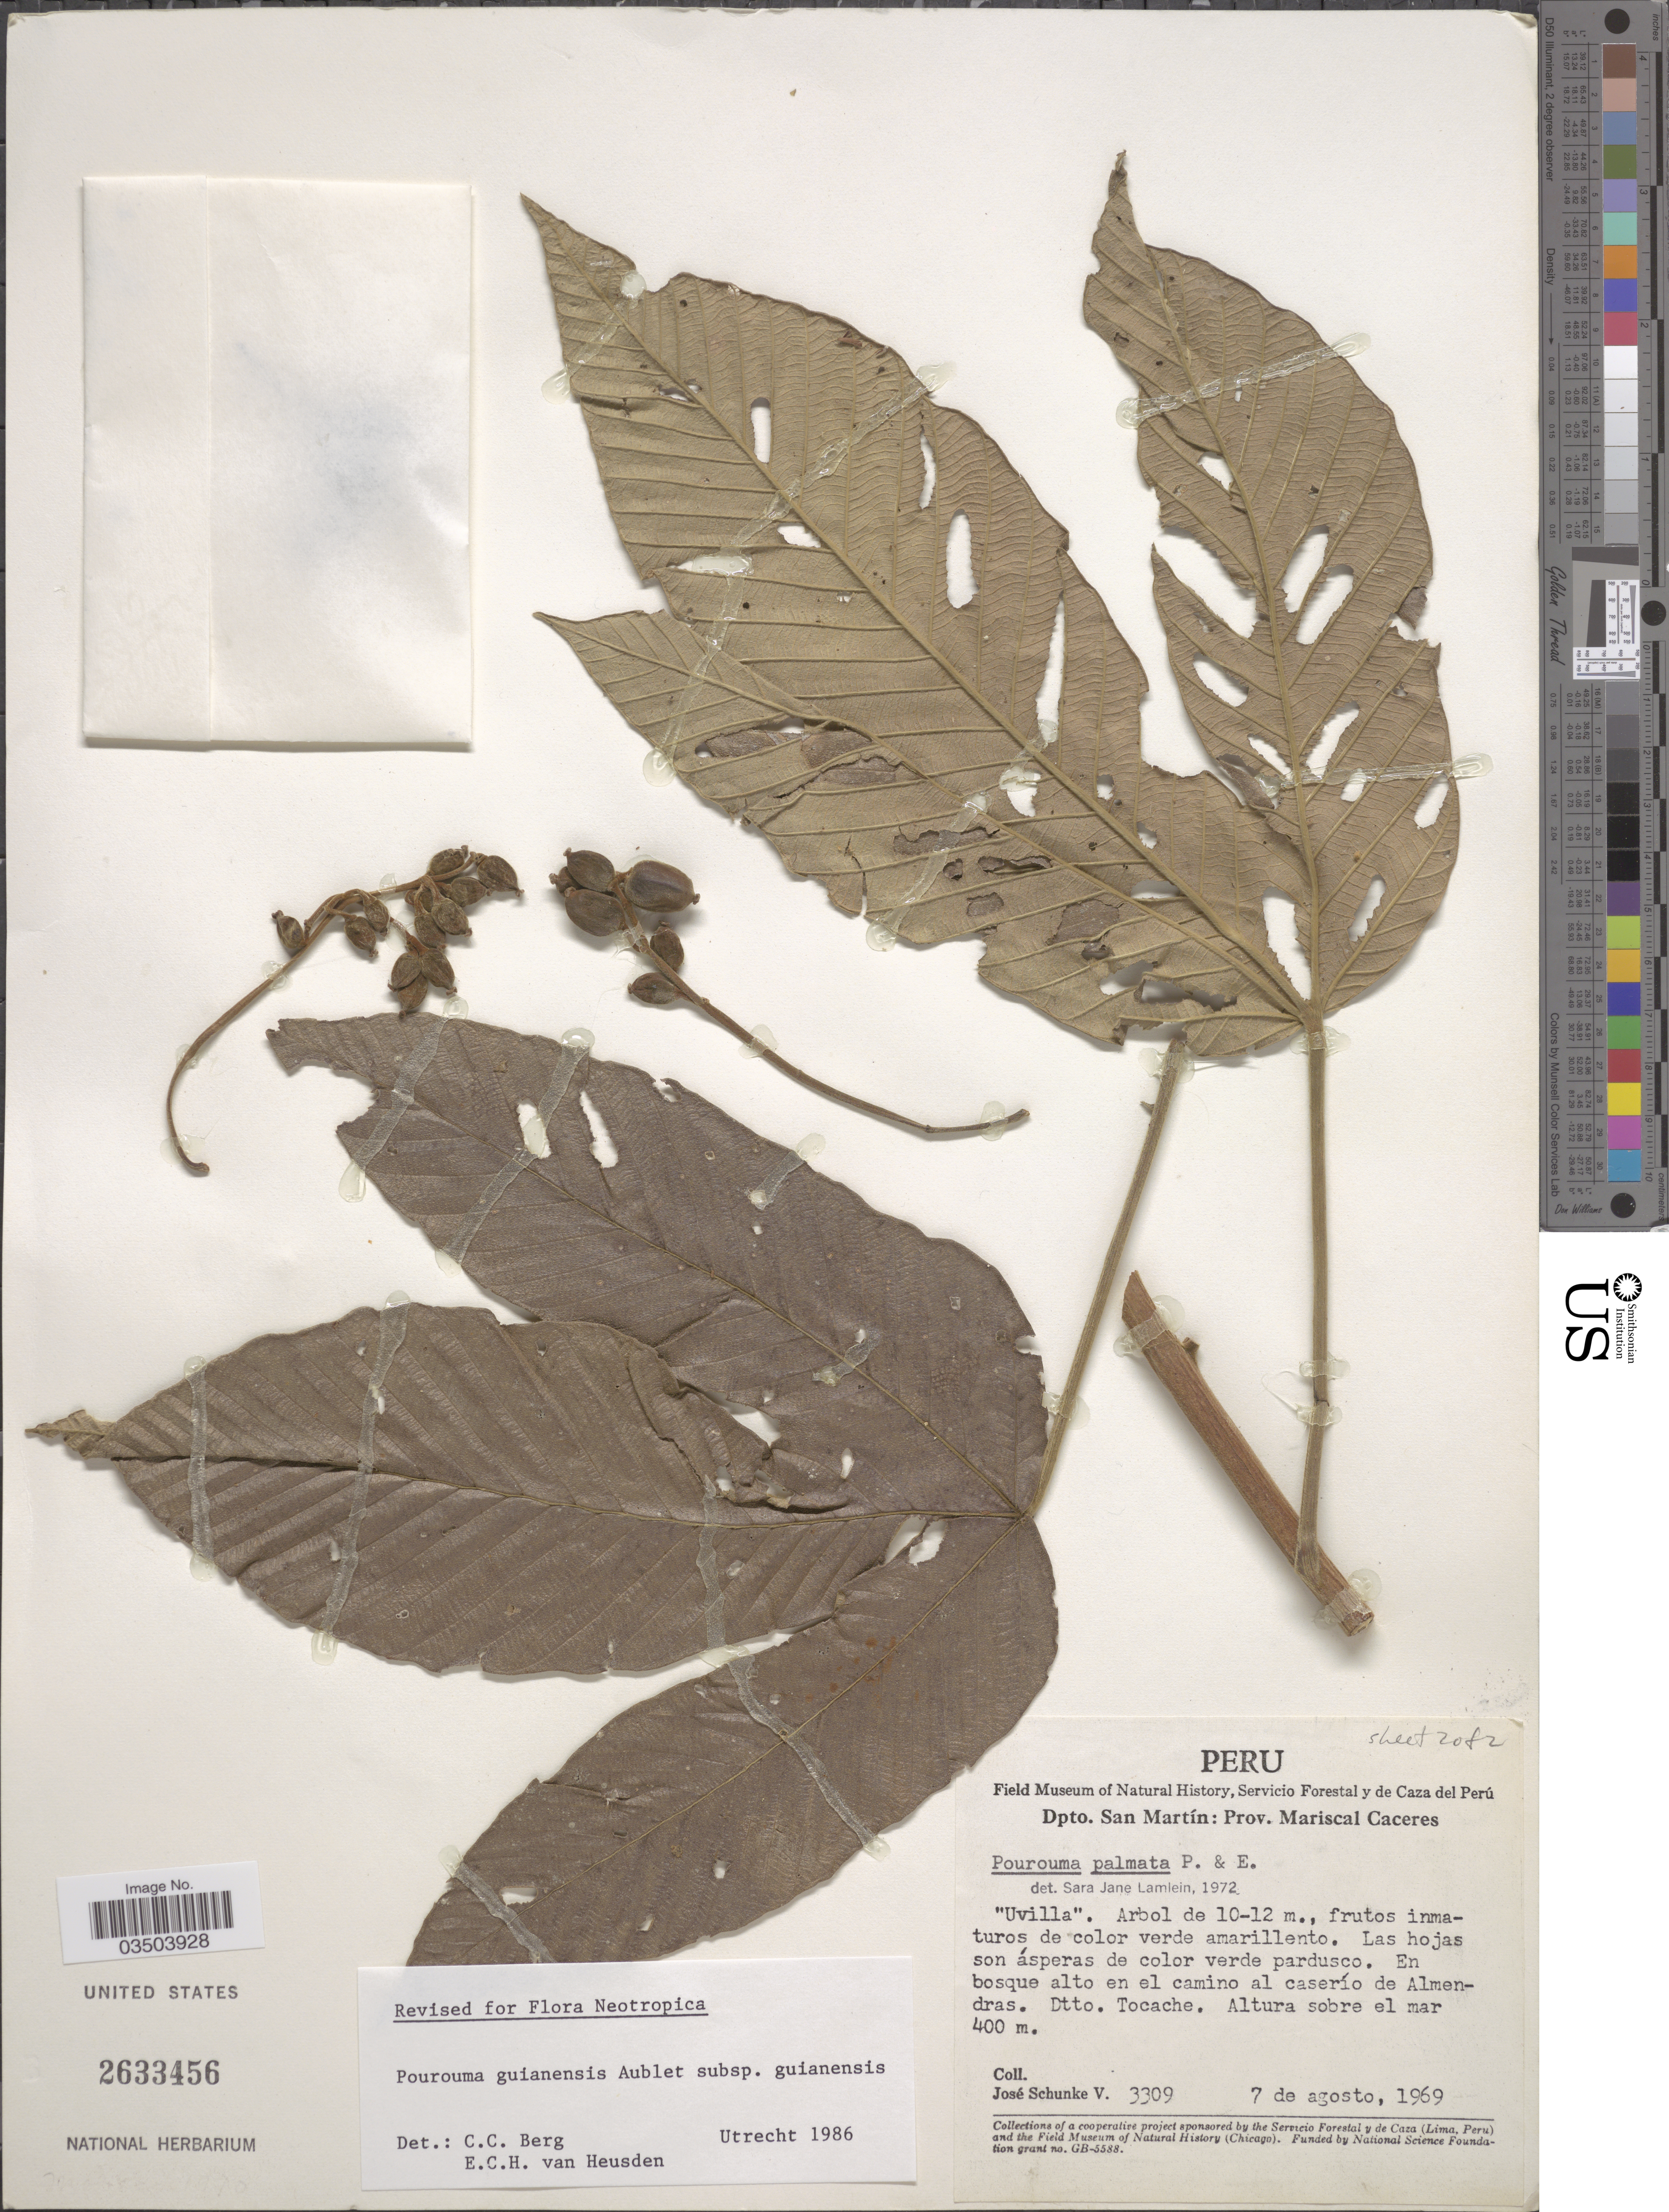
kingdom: Plantae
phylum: Tracheophyta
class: Magnoliopsida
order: Rosales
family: Urticaceae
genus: Pourouma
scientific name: Pourouma guianensis subsp. guianensis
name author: Aubl.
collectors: J. Schunke Vigo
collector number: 3309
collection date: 1969-08-07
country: Peru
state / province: San Martín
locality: Dpto. San Martín: Prov. Mariscal Caceres. En el camino al caserío de Almendras. Dtto. Tocache.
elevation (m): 400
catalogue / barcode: US 2633456